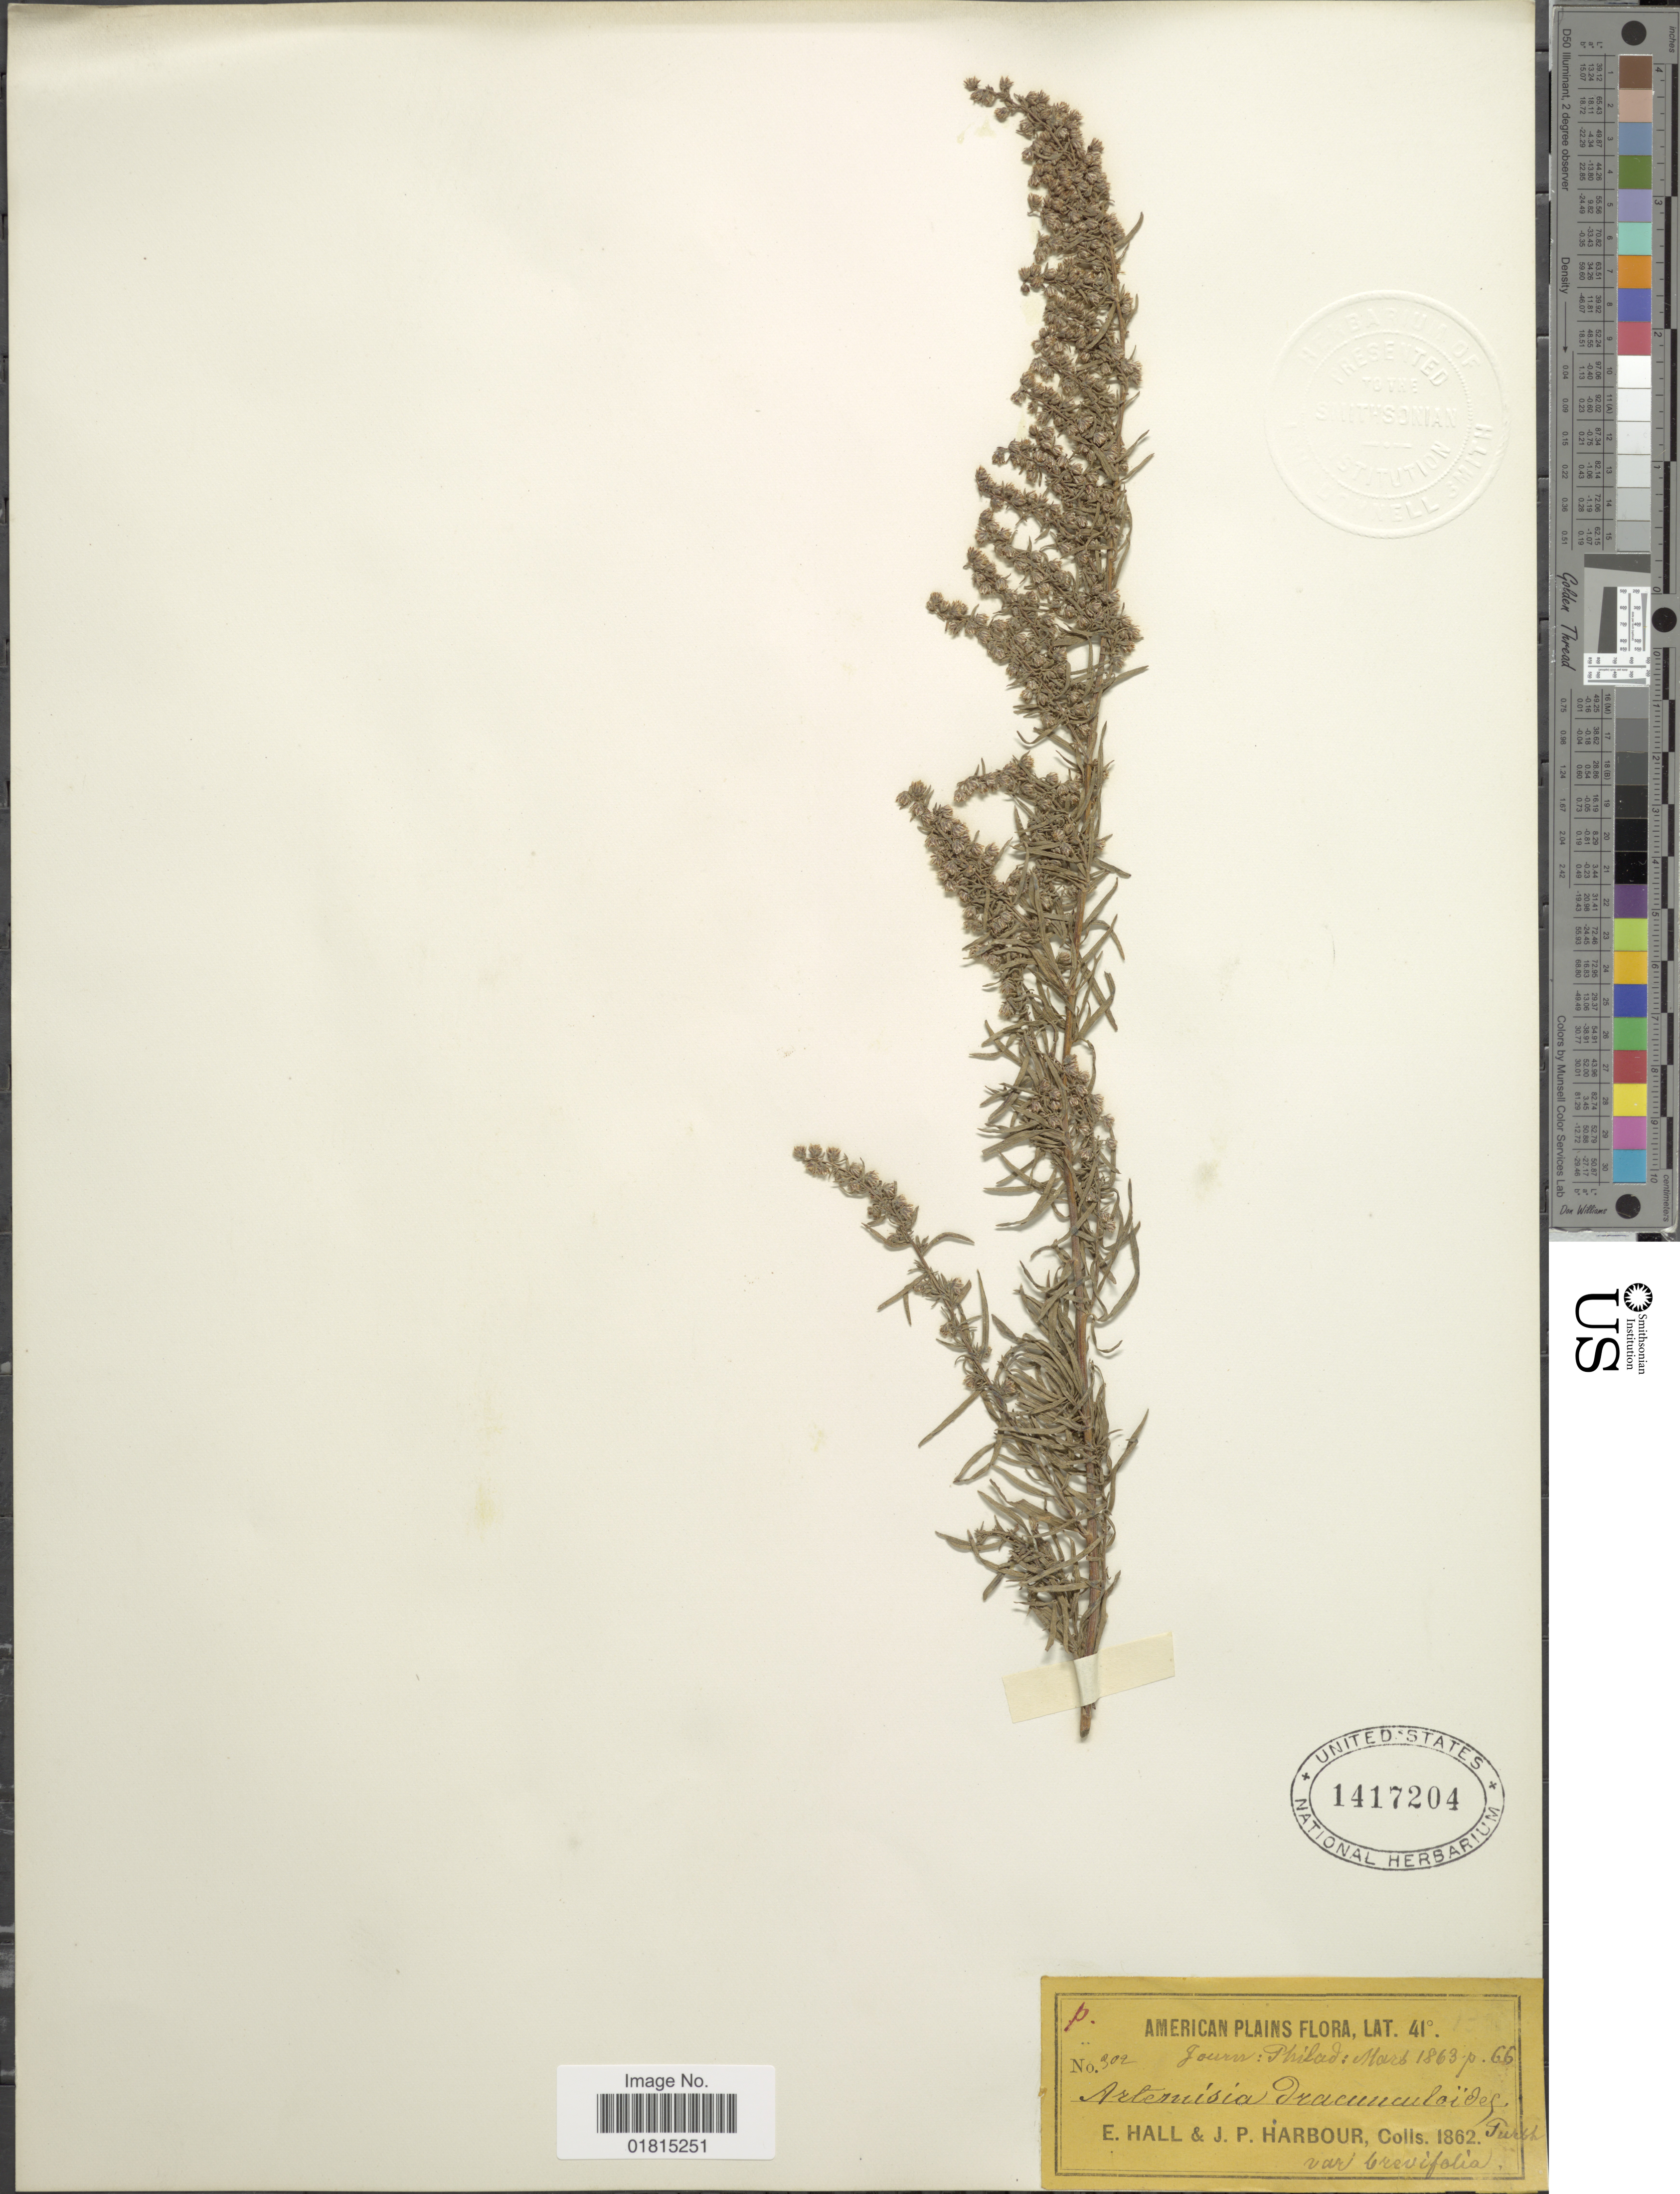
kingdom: Plantae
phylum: Tracheophyta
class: Magnoliopsida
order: Asterales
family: Asteraceae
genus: Artemisia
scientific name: Artemisia dracunculoides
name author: Pursh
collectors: E. Hall & J. Harbour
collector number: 302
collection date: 1862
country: United States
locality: American Plains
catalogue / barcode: US 1417204